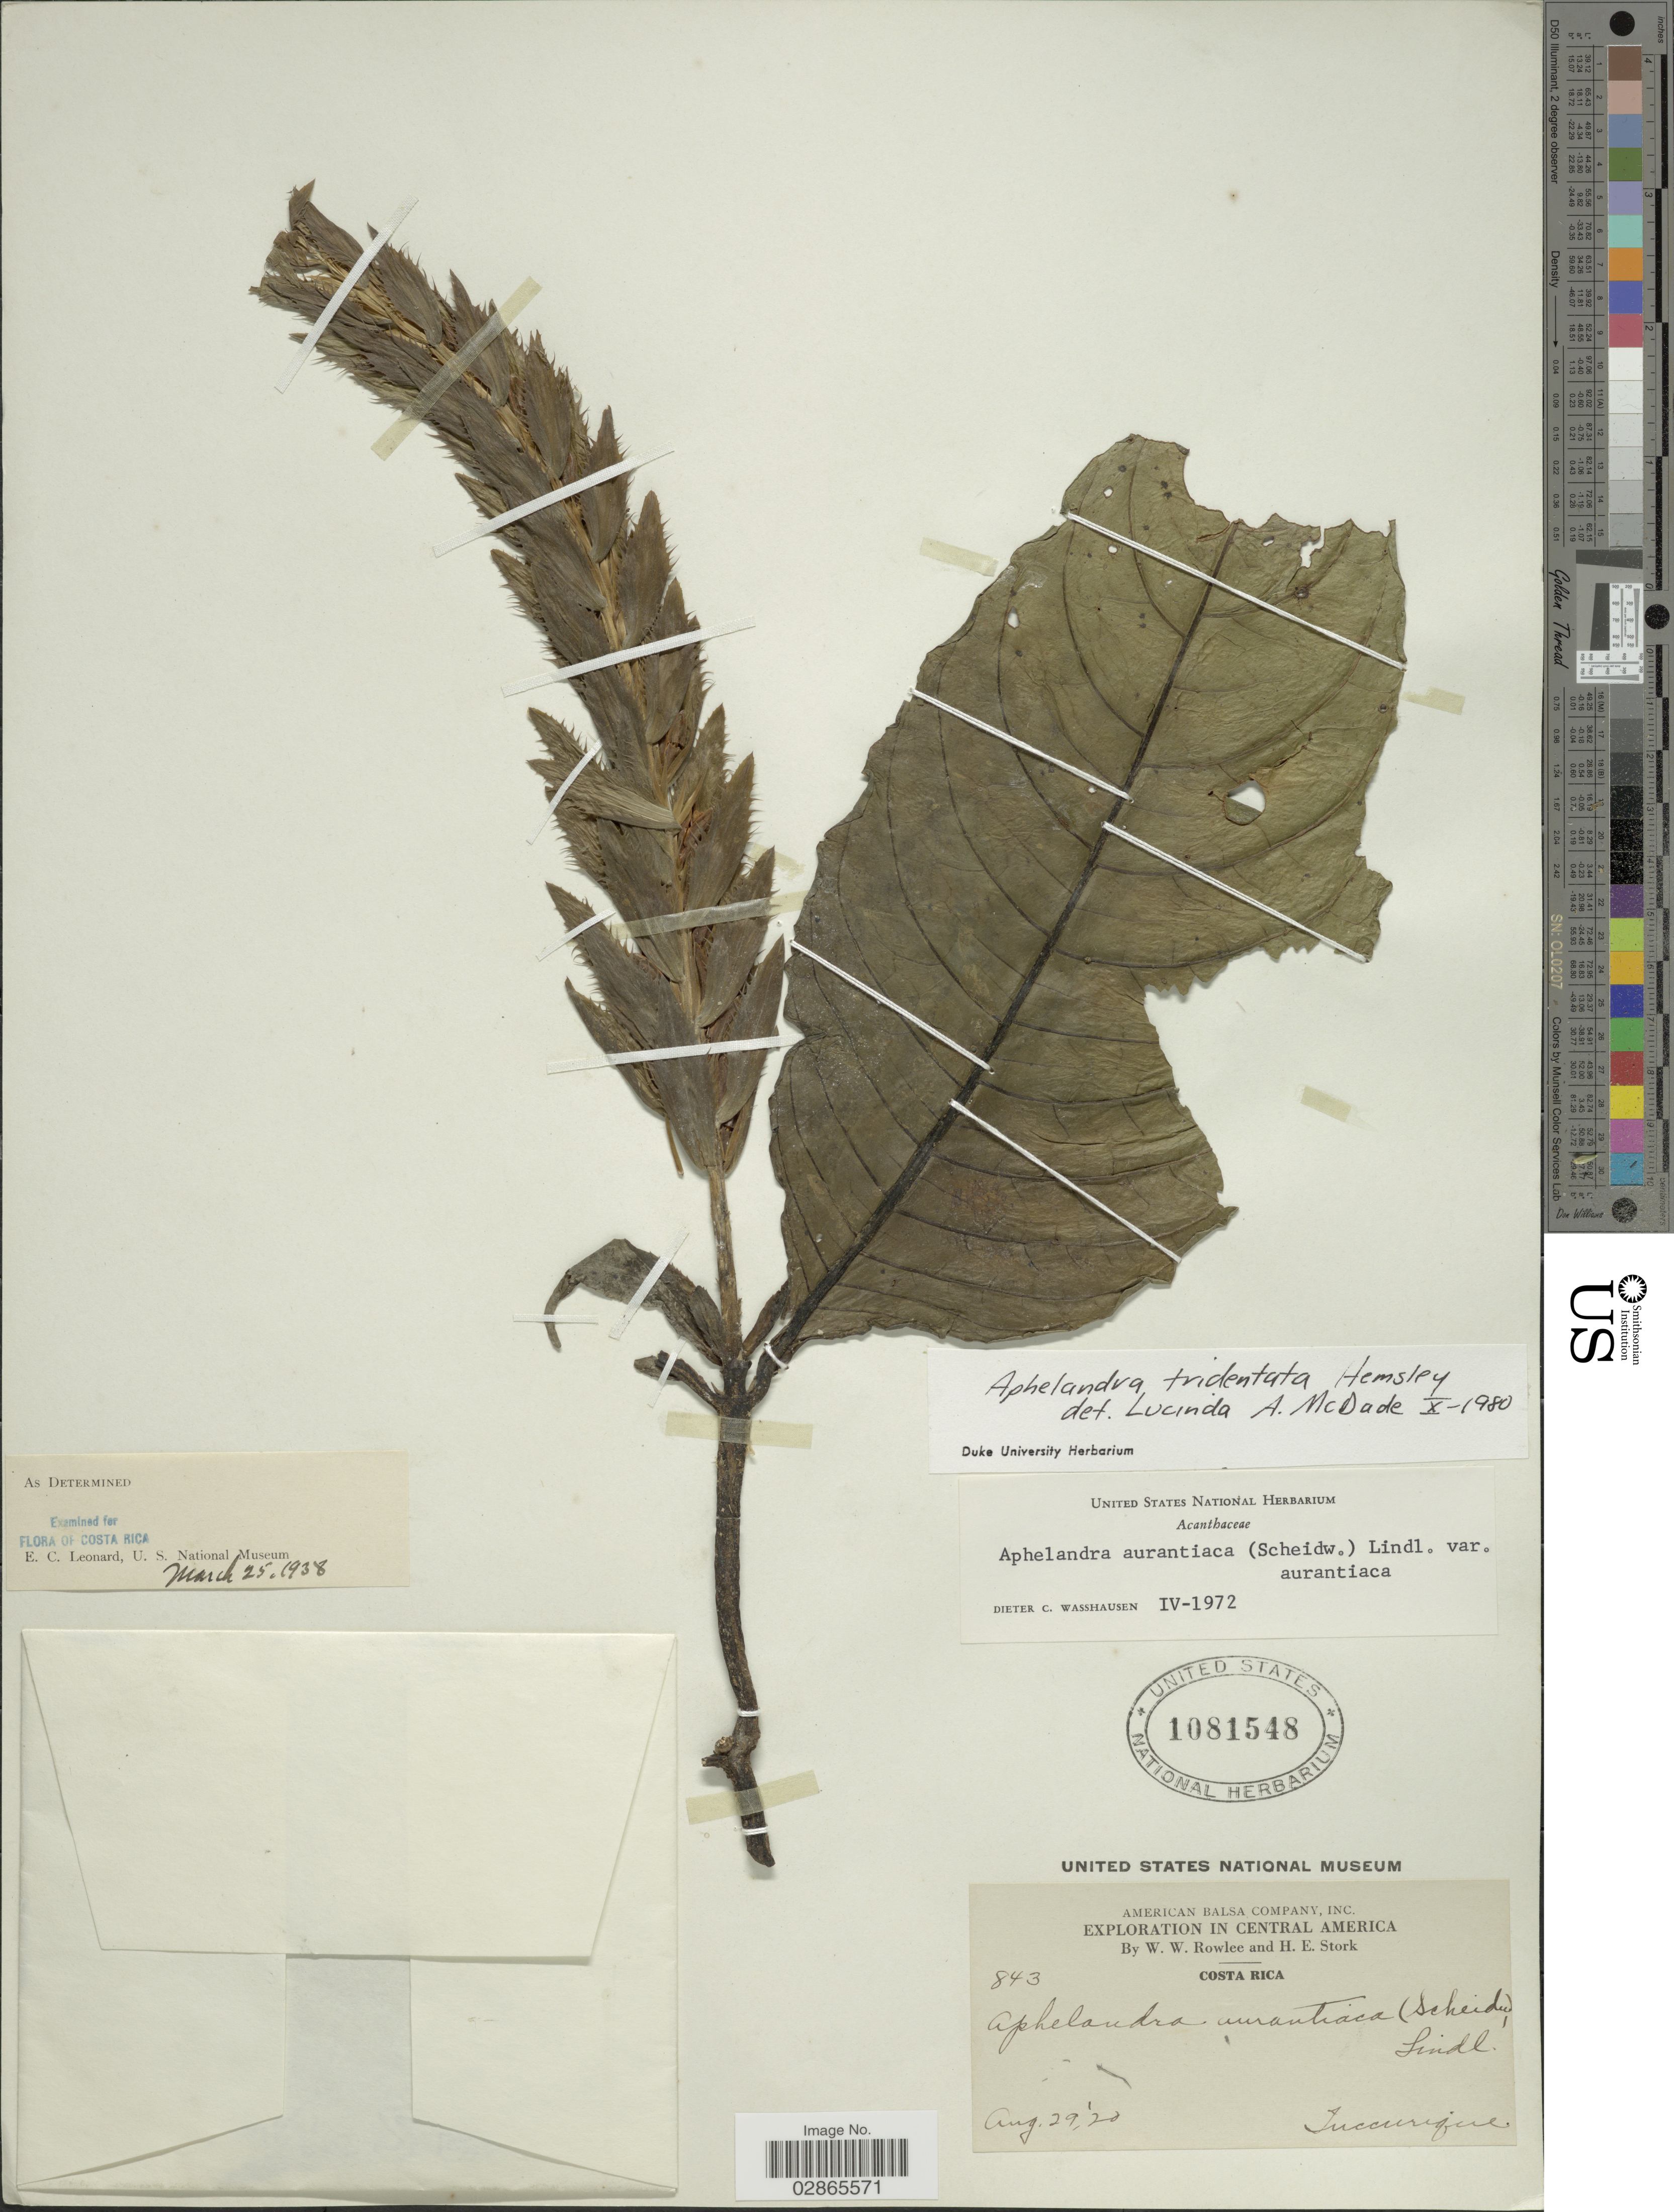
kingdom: Plantae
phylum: Tracheophyta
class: Magnoliopsida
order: Lamiales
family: Acanthaceae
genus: Aphelandra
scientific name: Aphelandra aurantiaca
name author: (Scheidw.) Lindl.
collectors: W. W. Rowlee & H. E. Stork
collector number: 843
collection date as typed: Transcribed d/m/y: 29/8/20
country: Costa Rica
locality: Tuccurique.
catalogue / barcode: US 1081548